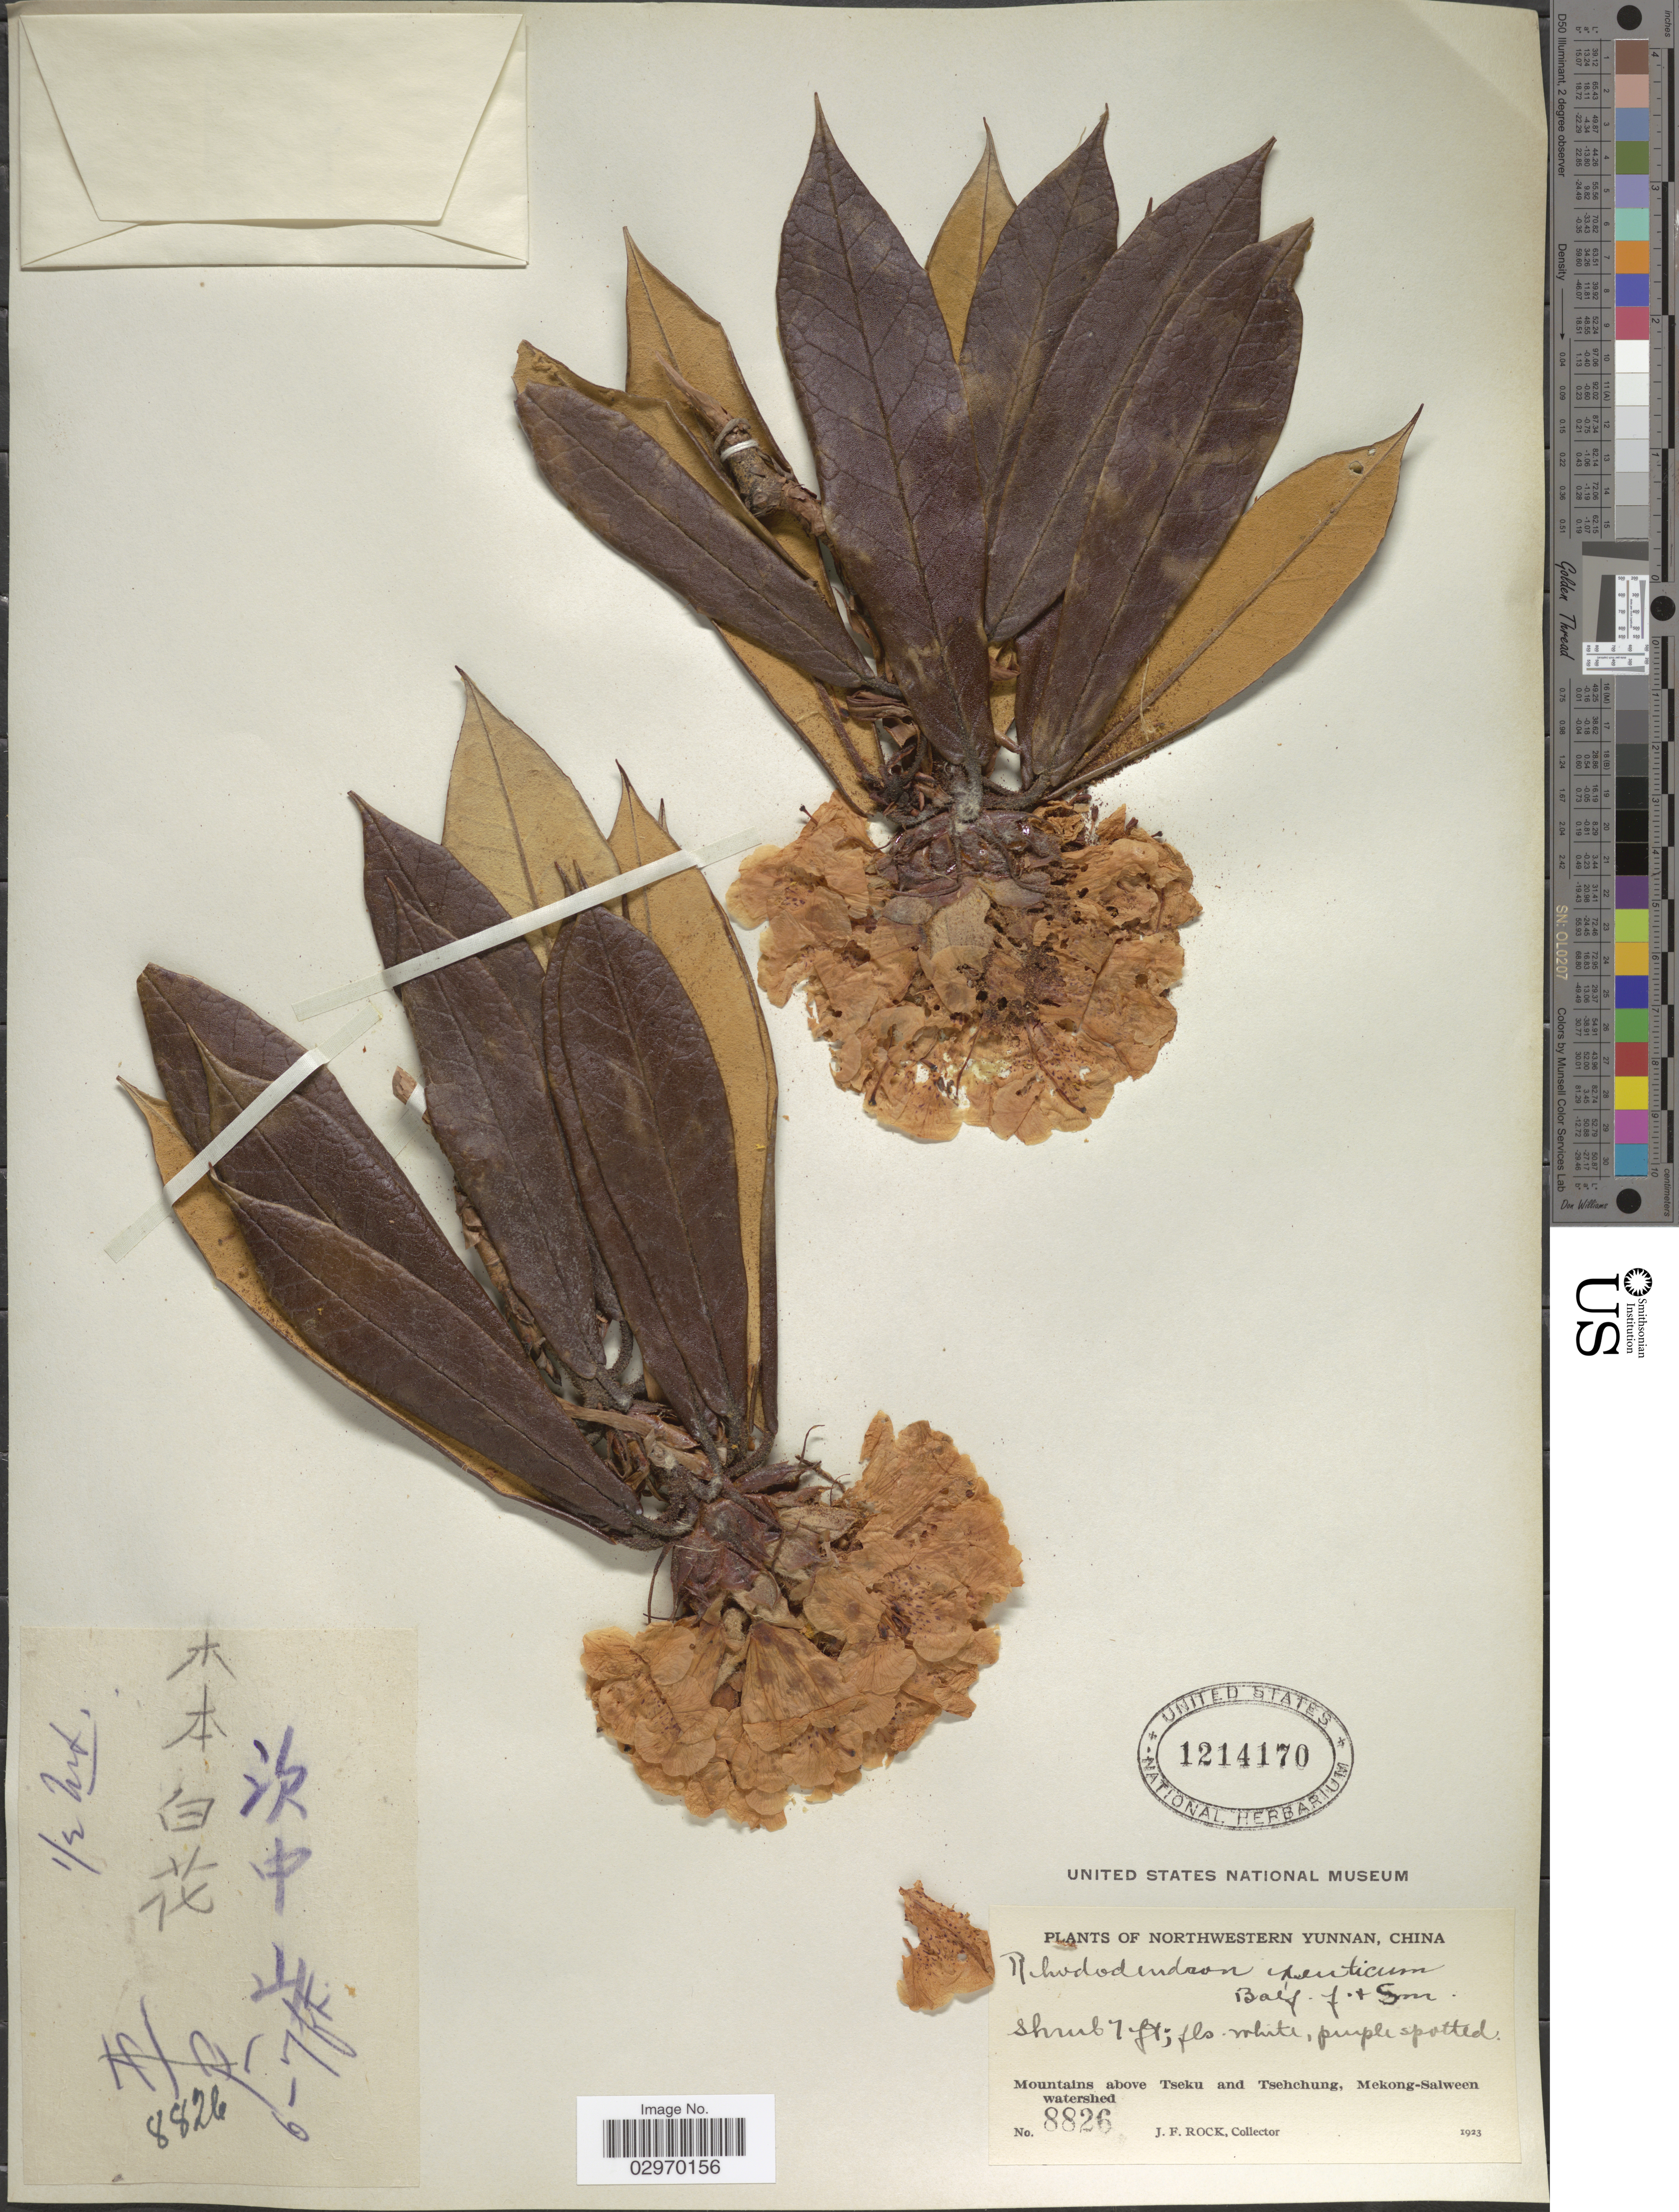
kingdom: Plantae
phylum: Tracheophyta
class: Magnoliopsida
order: Ericales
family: Ericaceae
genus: Rhododendron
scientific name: Rhododendron crinigerum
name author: Franch.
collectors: J. Rock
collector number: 8826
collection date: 1923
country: China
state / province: Yunnan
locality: Northwestern Yunnan. Mountains above Tseku and Tsehchung, Mekong-Salween watershed.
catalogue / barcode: US 1214170